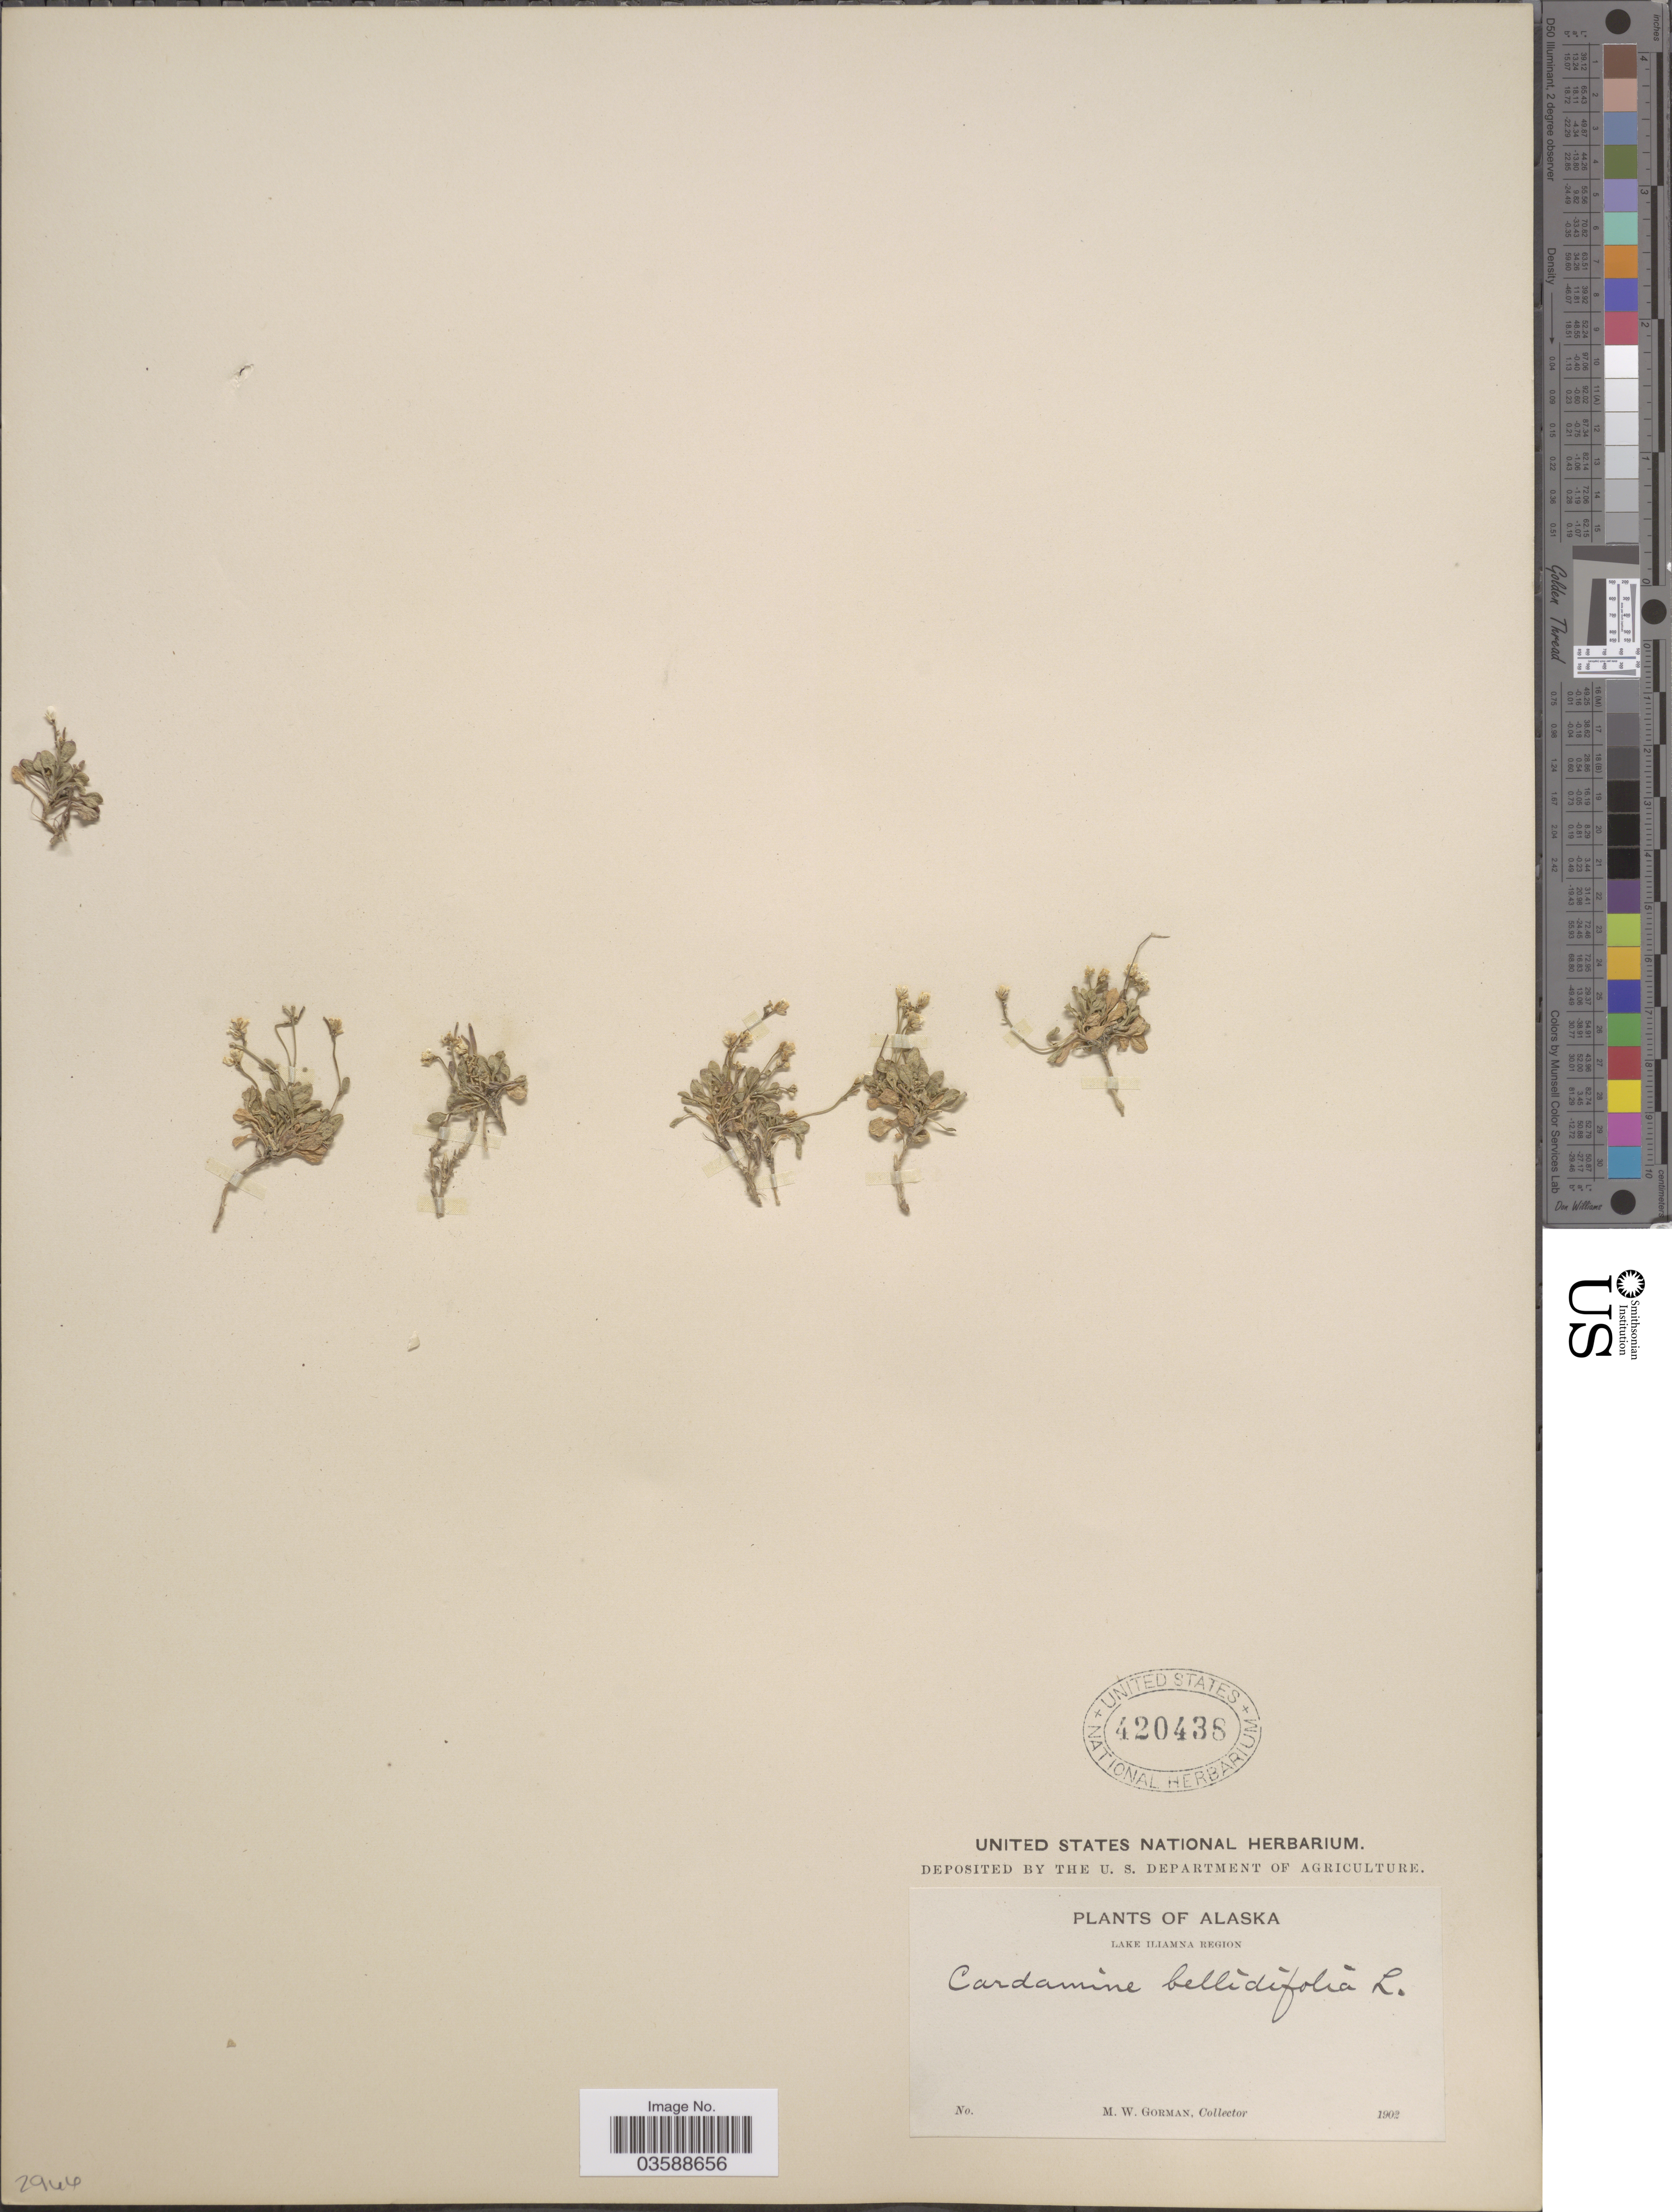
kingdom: Plantae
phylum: Tracheophyta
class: Magnoliopsida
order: Brassicales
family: Brassicaceae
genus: Cardamine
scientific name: Cardamine bellidifolia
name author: L.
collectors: M. W. Gorman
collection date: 1902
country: United States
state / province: Alaska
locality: Lake Iliamna Region.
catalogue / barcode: US 420438